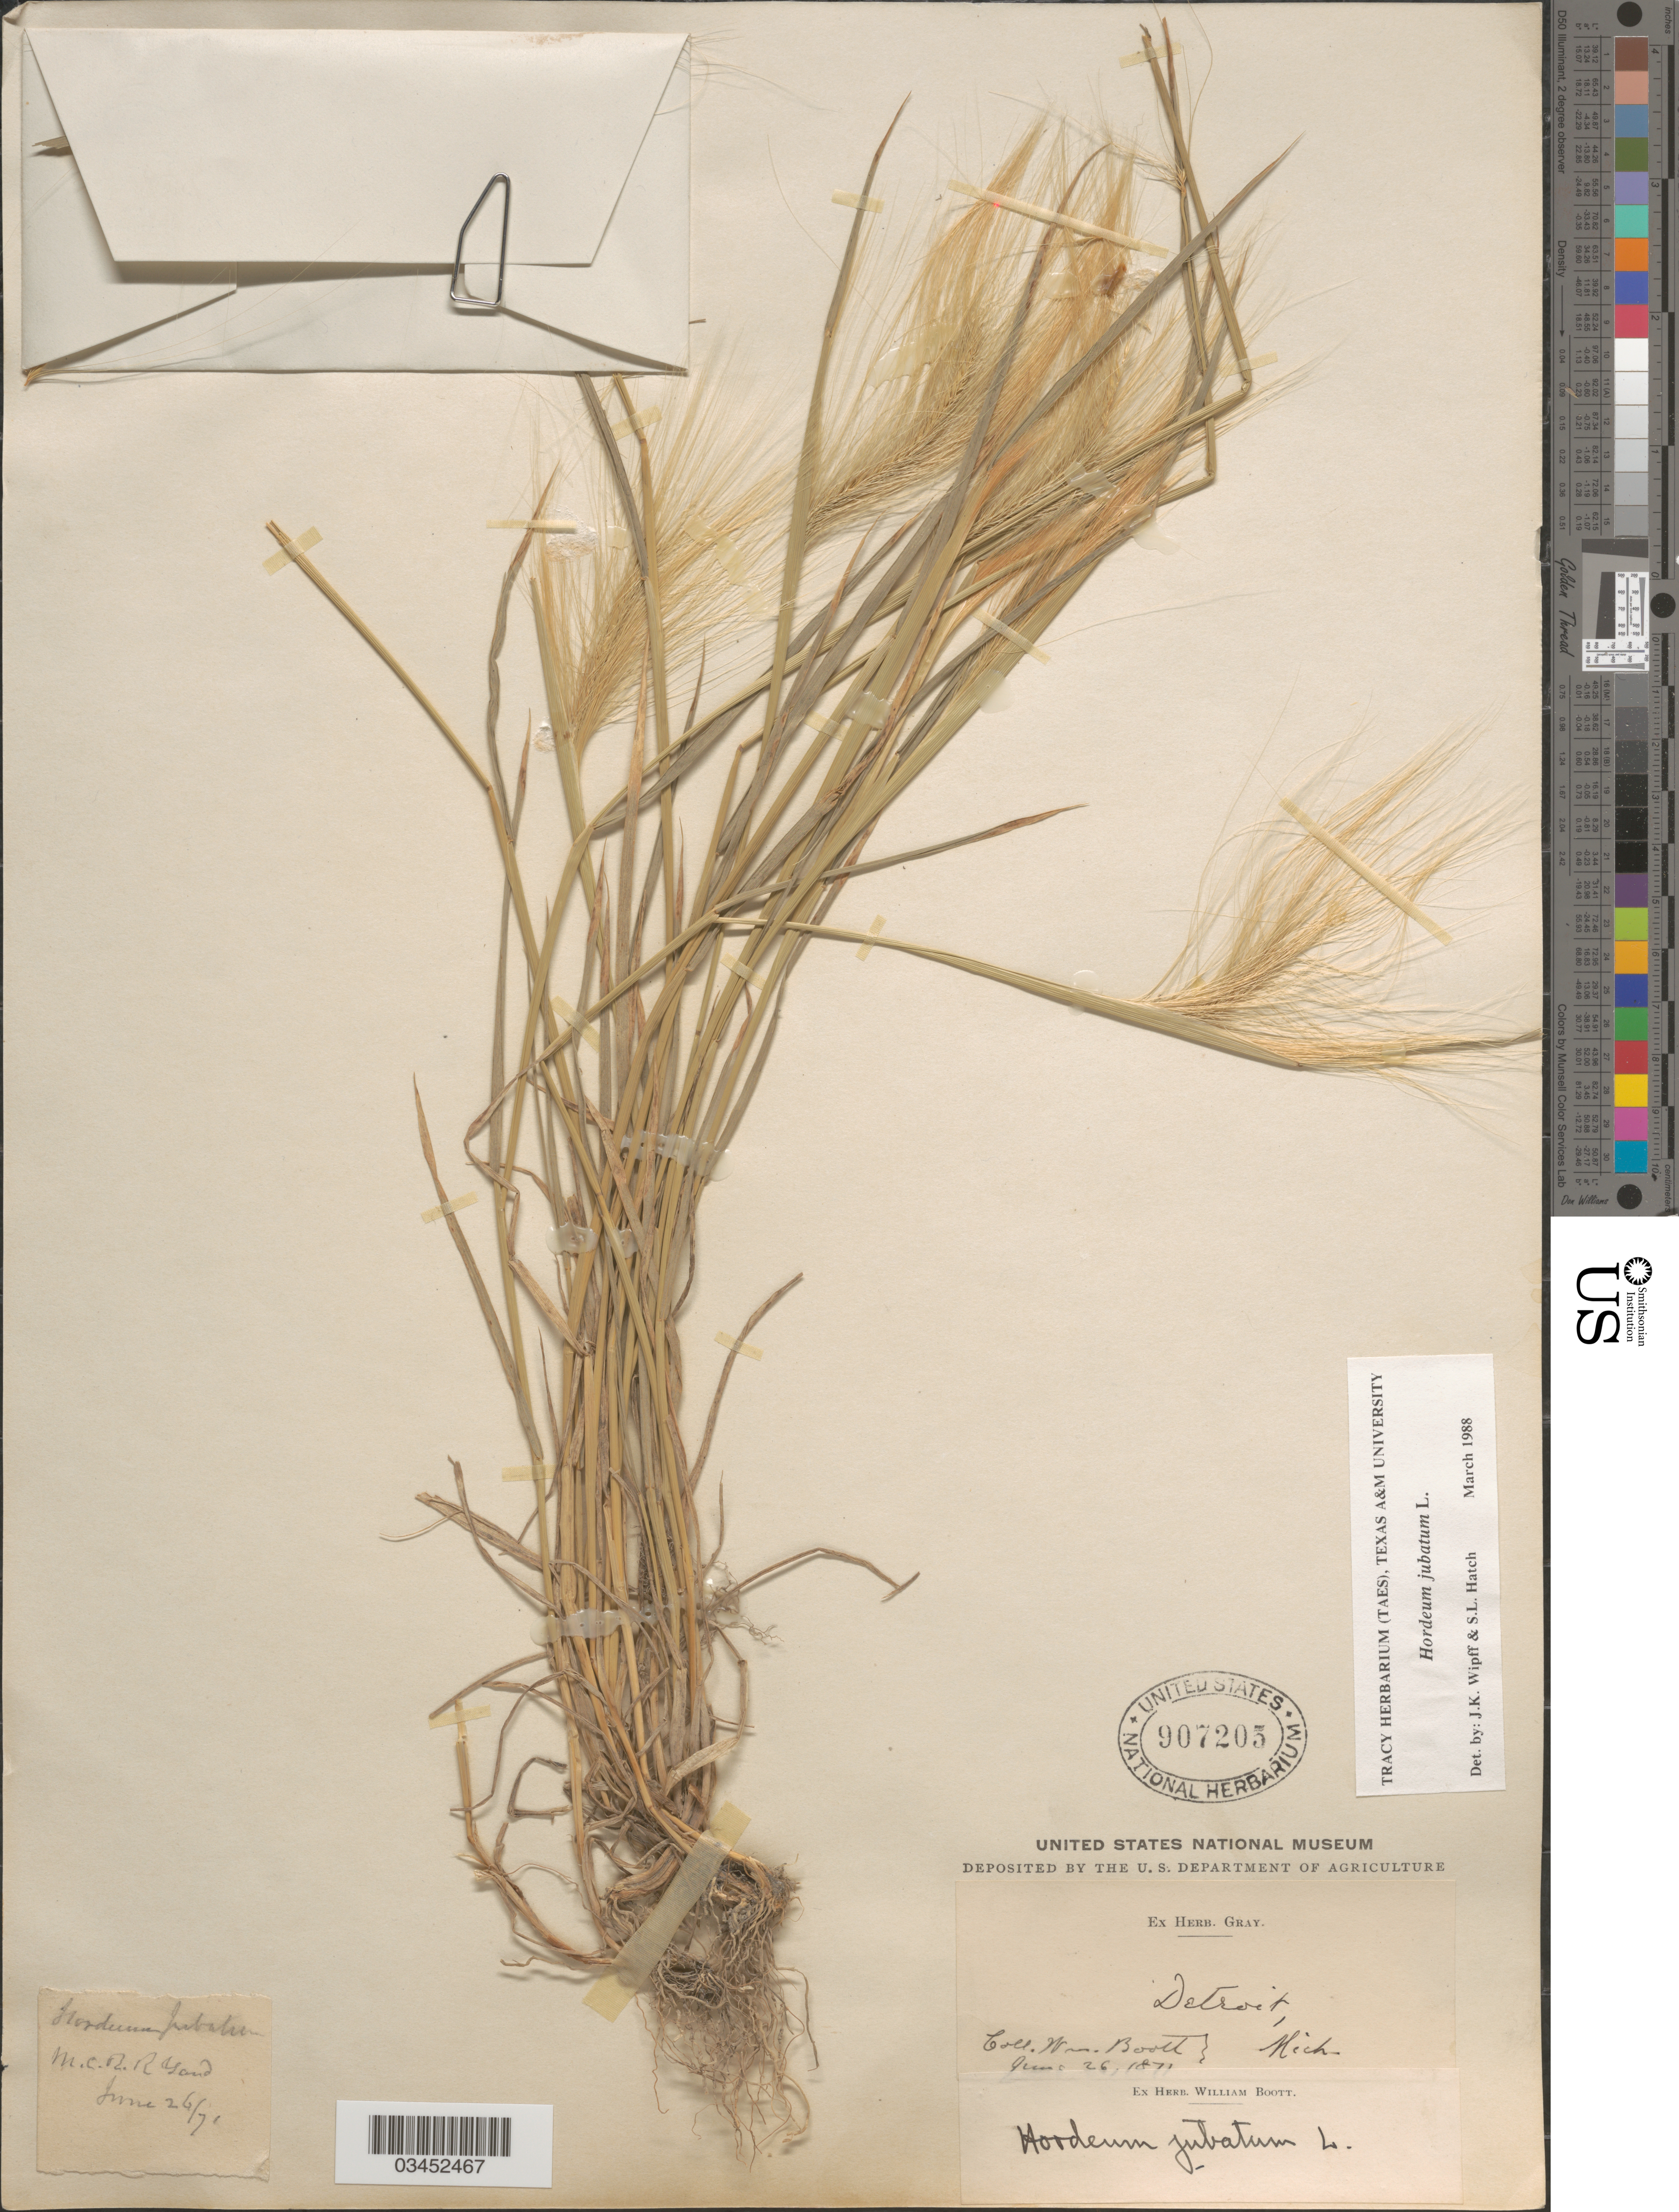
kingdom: Plantae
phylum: Tracheophyta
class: Liliopsida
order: Poales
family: Poaceae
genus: Hordeum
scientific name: Hordeum jubatum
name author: L.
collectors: W. Boott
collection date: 1871-06-26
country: United States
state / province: Michigan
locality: Detroit.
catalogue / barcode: US 907205